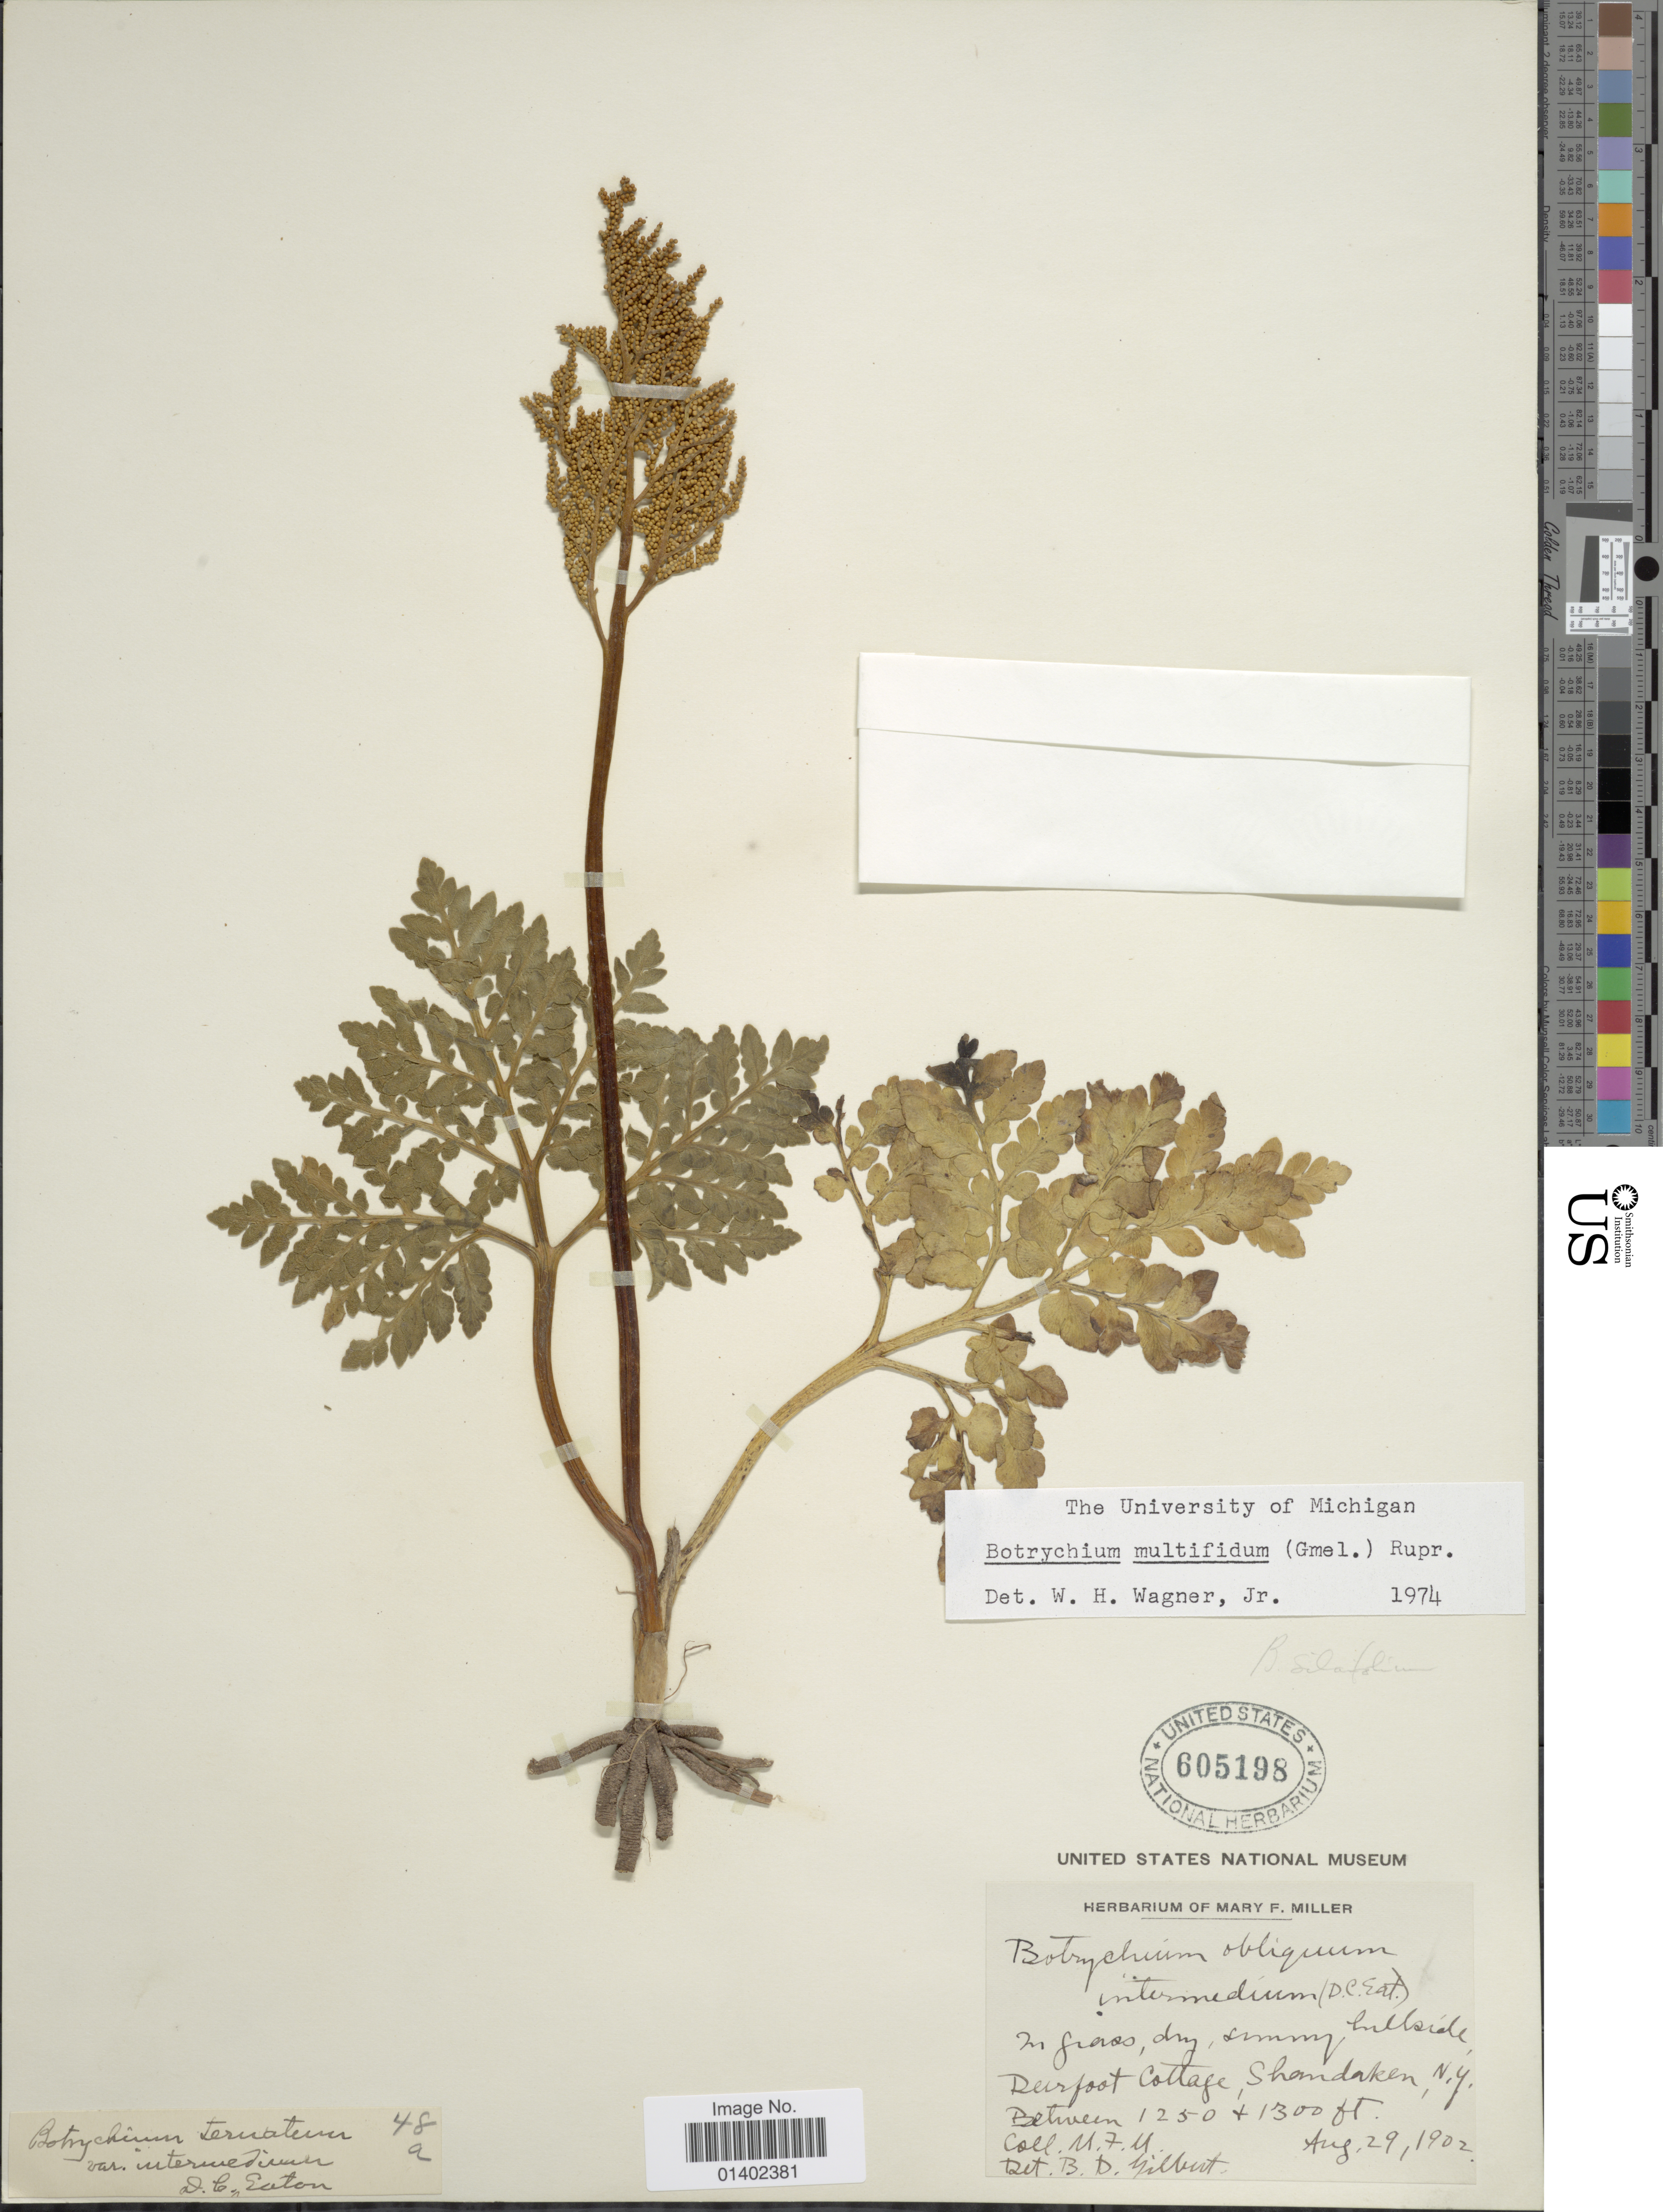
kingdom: Plantae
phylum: Tracheophyta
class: Polypodiopsida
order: Ophioglossales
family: Ophioglossaceae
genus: Botrychium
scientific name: Botrychium multifidum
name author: (J.F. Gmel.) Rupr.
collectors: M. F. Miller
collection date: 1902-08-29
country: United States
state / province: New York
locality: Sunny hillside, Deurfoot Cottage, Shandaken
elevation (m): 381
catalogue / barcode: US 605198